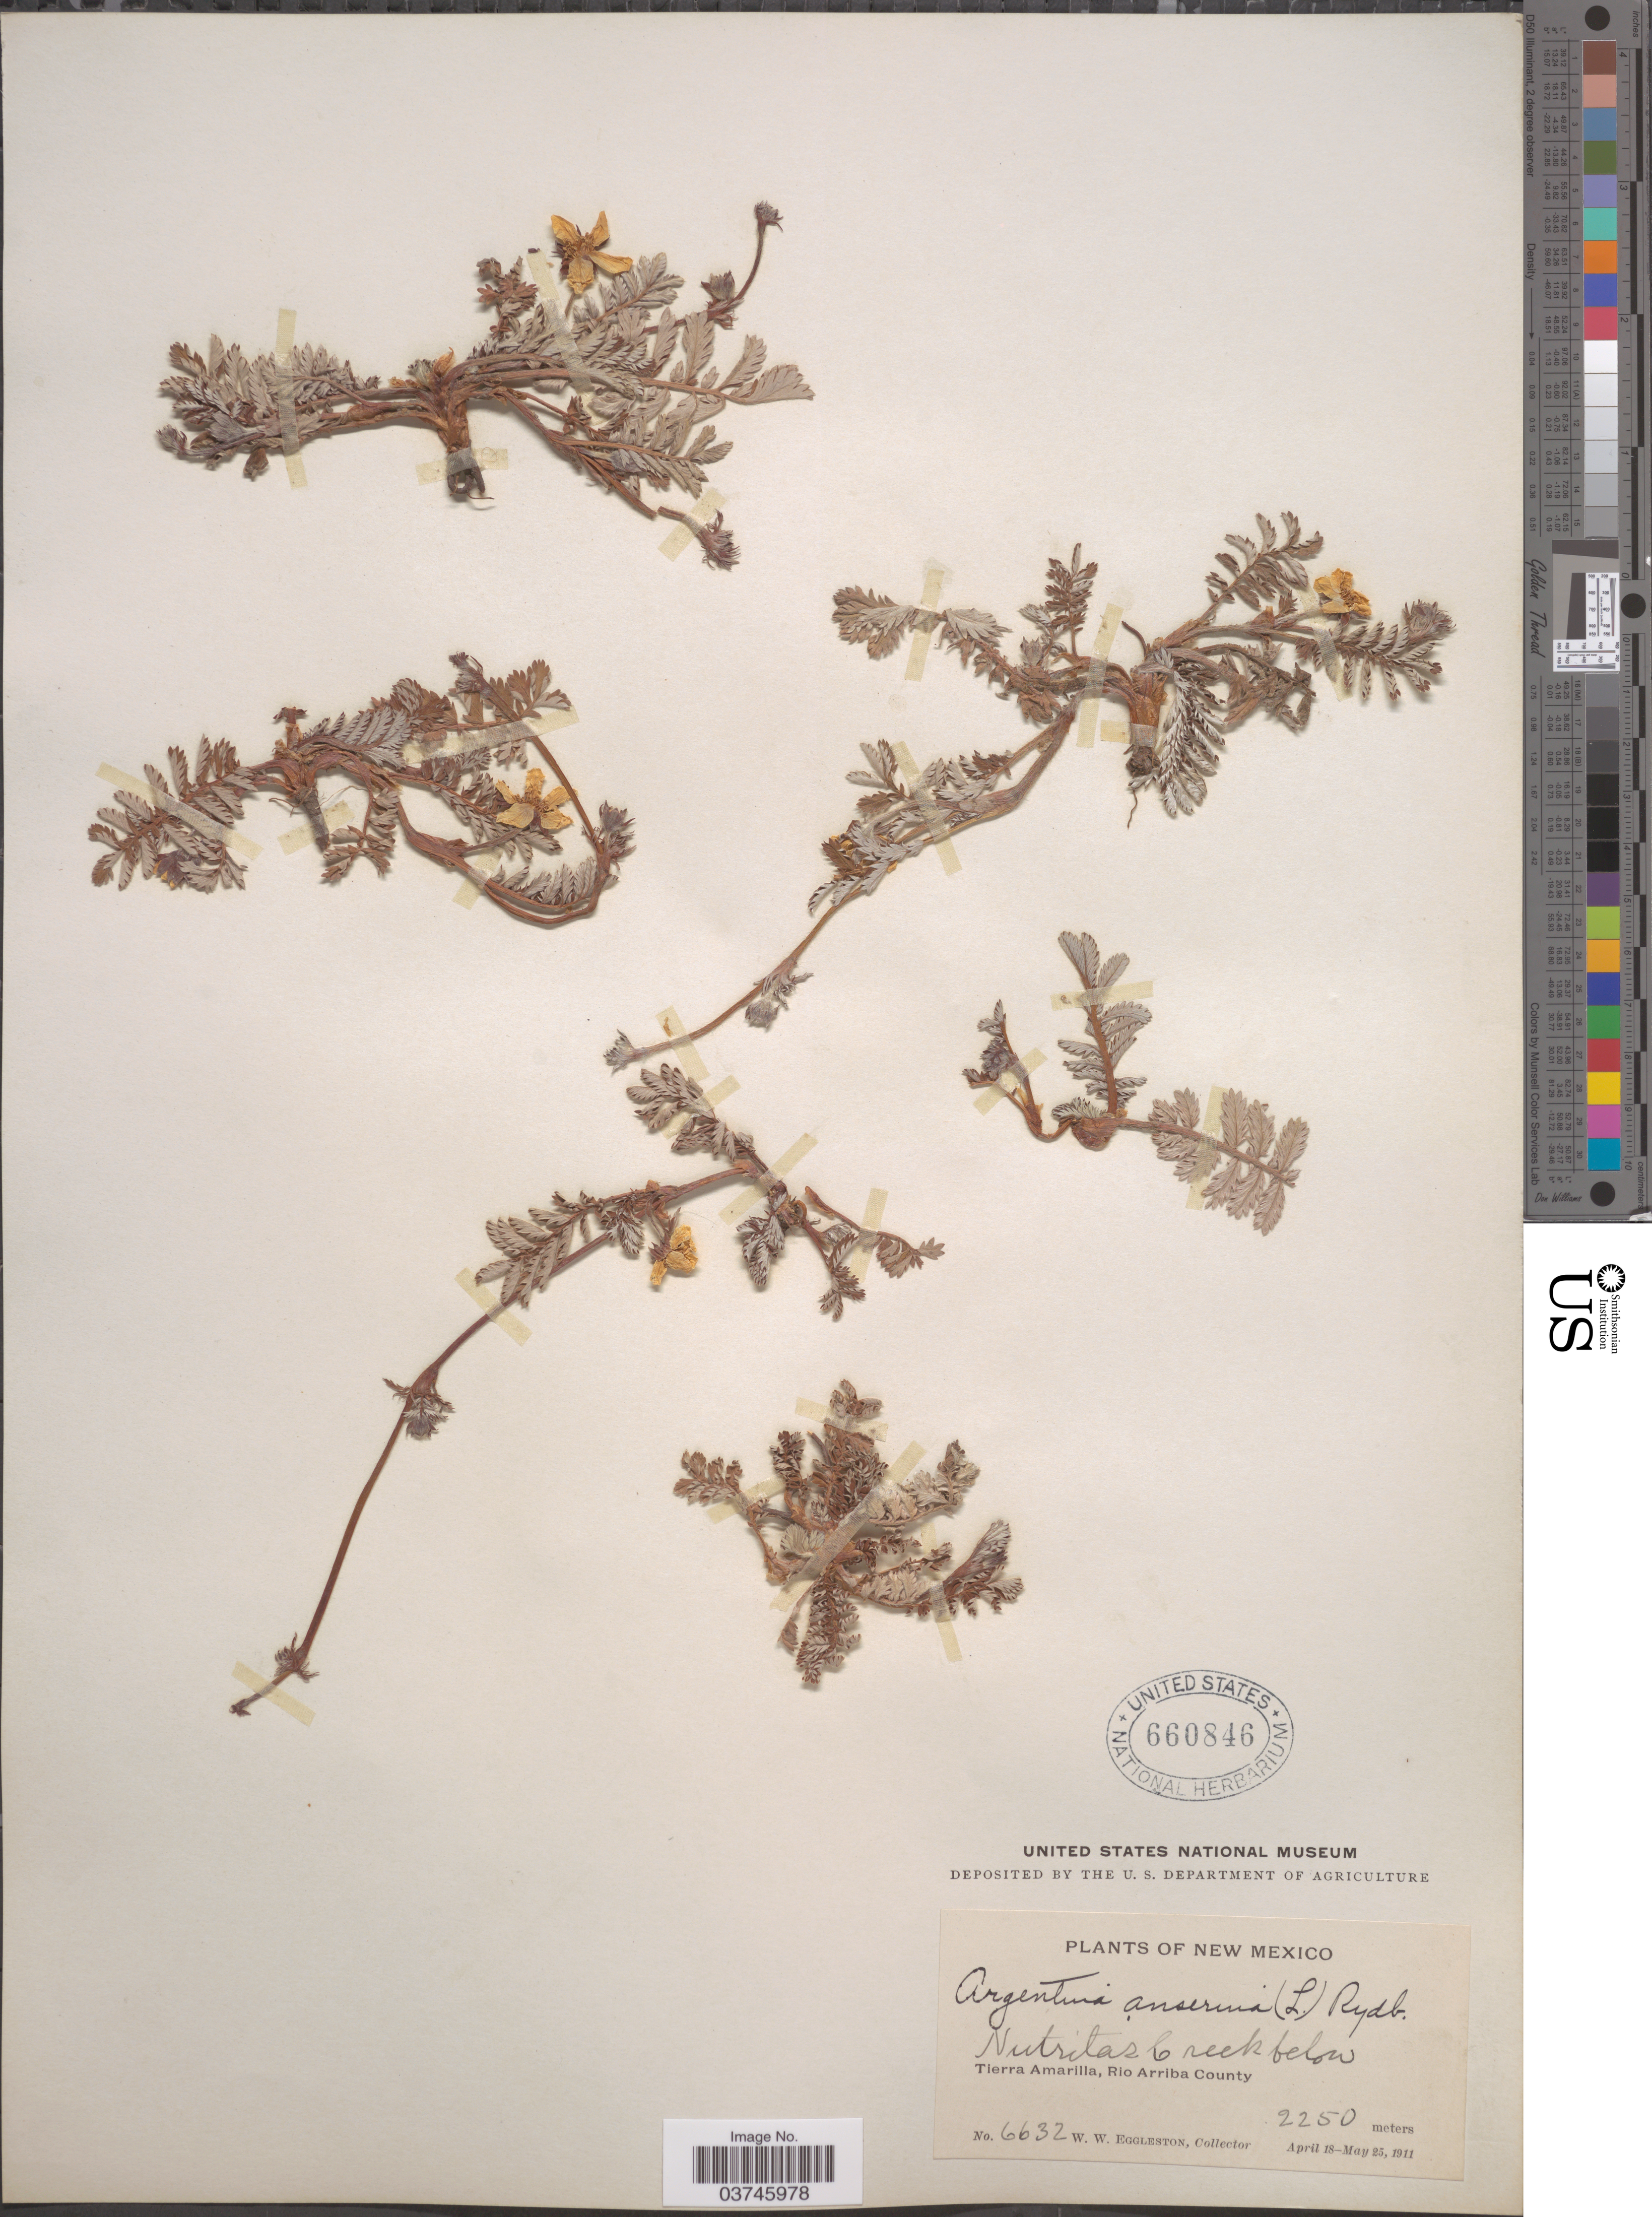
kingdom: Plantae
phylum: Tracheophyta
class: Magnoliopsida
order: Rosales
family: Rosaceae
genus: Argentina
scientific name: Argentina anserina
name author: (L.) Rydb.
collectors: W. W. Eggleston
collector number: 6632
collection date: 1911-04-18/1911-05-25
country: United States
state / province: New Mexico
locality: Nutritas Creek below Tierra Amarilla, Rio Arriba County.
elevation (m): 2250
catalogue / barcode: US 660846